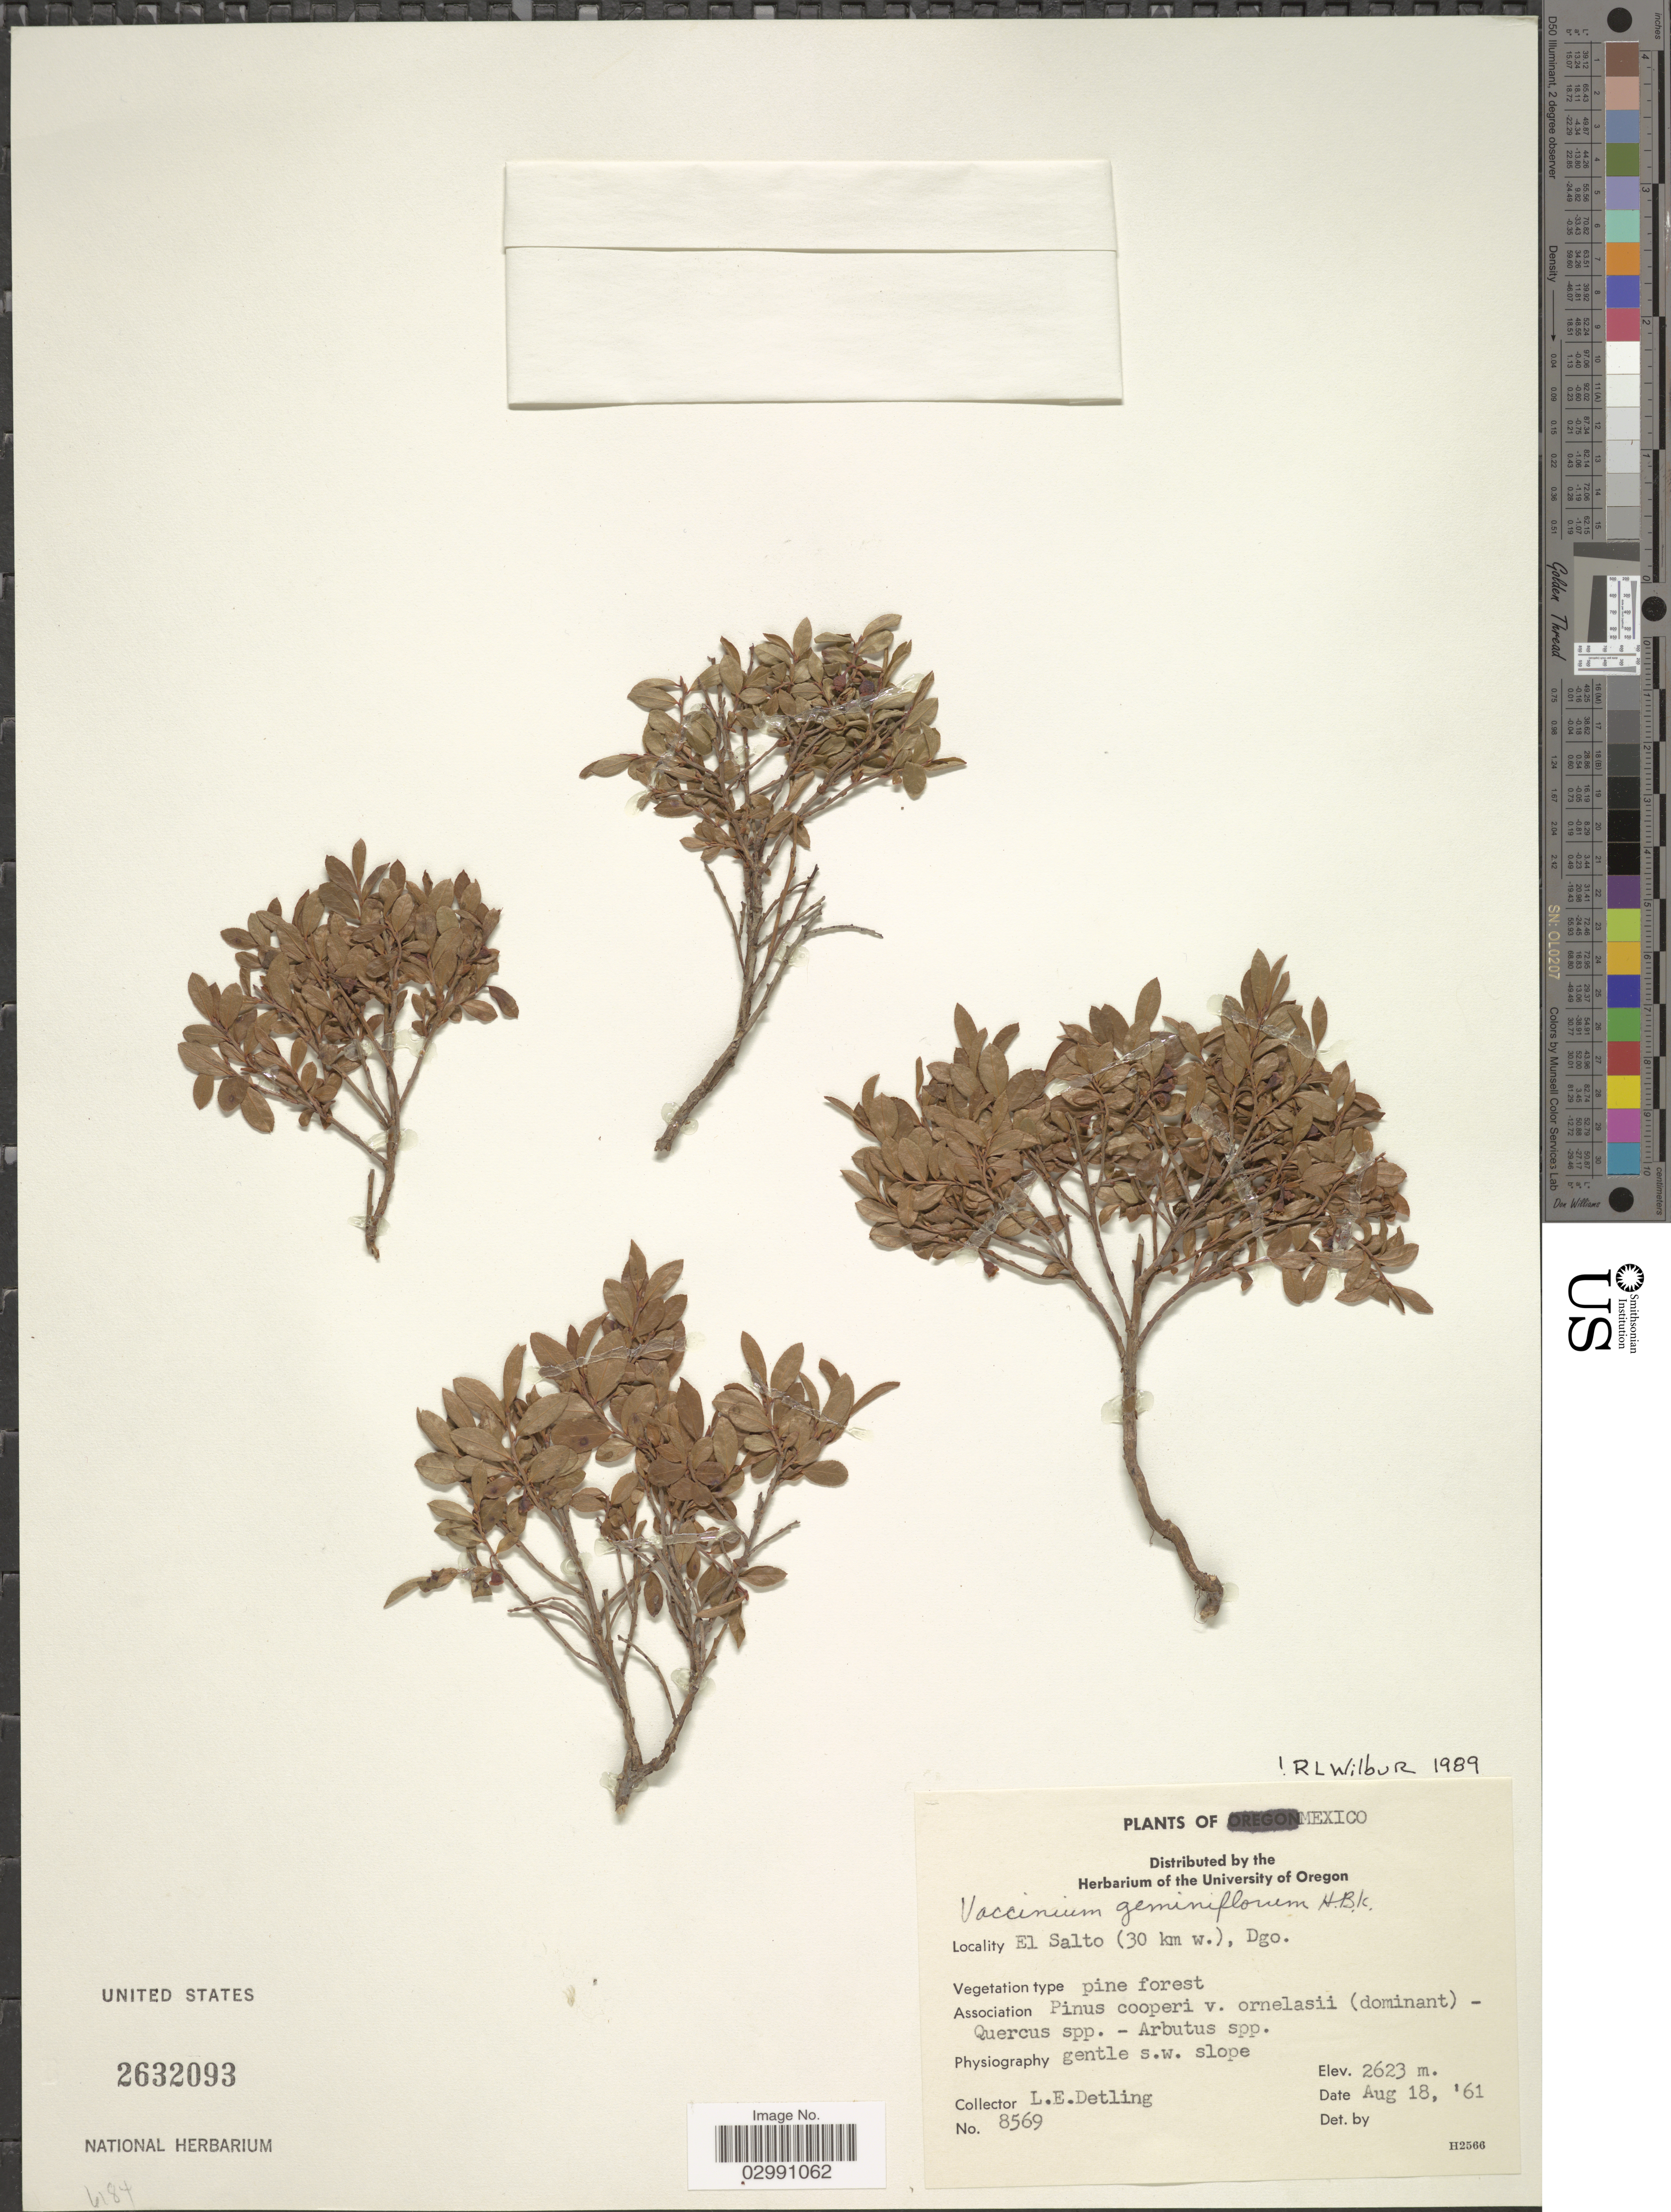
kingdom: Plantae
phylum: Tracheophyta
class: Magnoliopsida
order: Ericales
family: Ericaceae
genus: Vaccinium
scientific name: Vaccinium geminiflorum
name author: Kunth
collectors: L. E. Detling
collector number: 8569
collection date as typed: Transcribed d/m/y: 18/8/61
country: Mexico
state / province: Durango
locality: El Salto (30 km w.).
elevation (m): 2623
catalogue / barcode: US 2632093